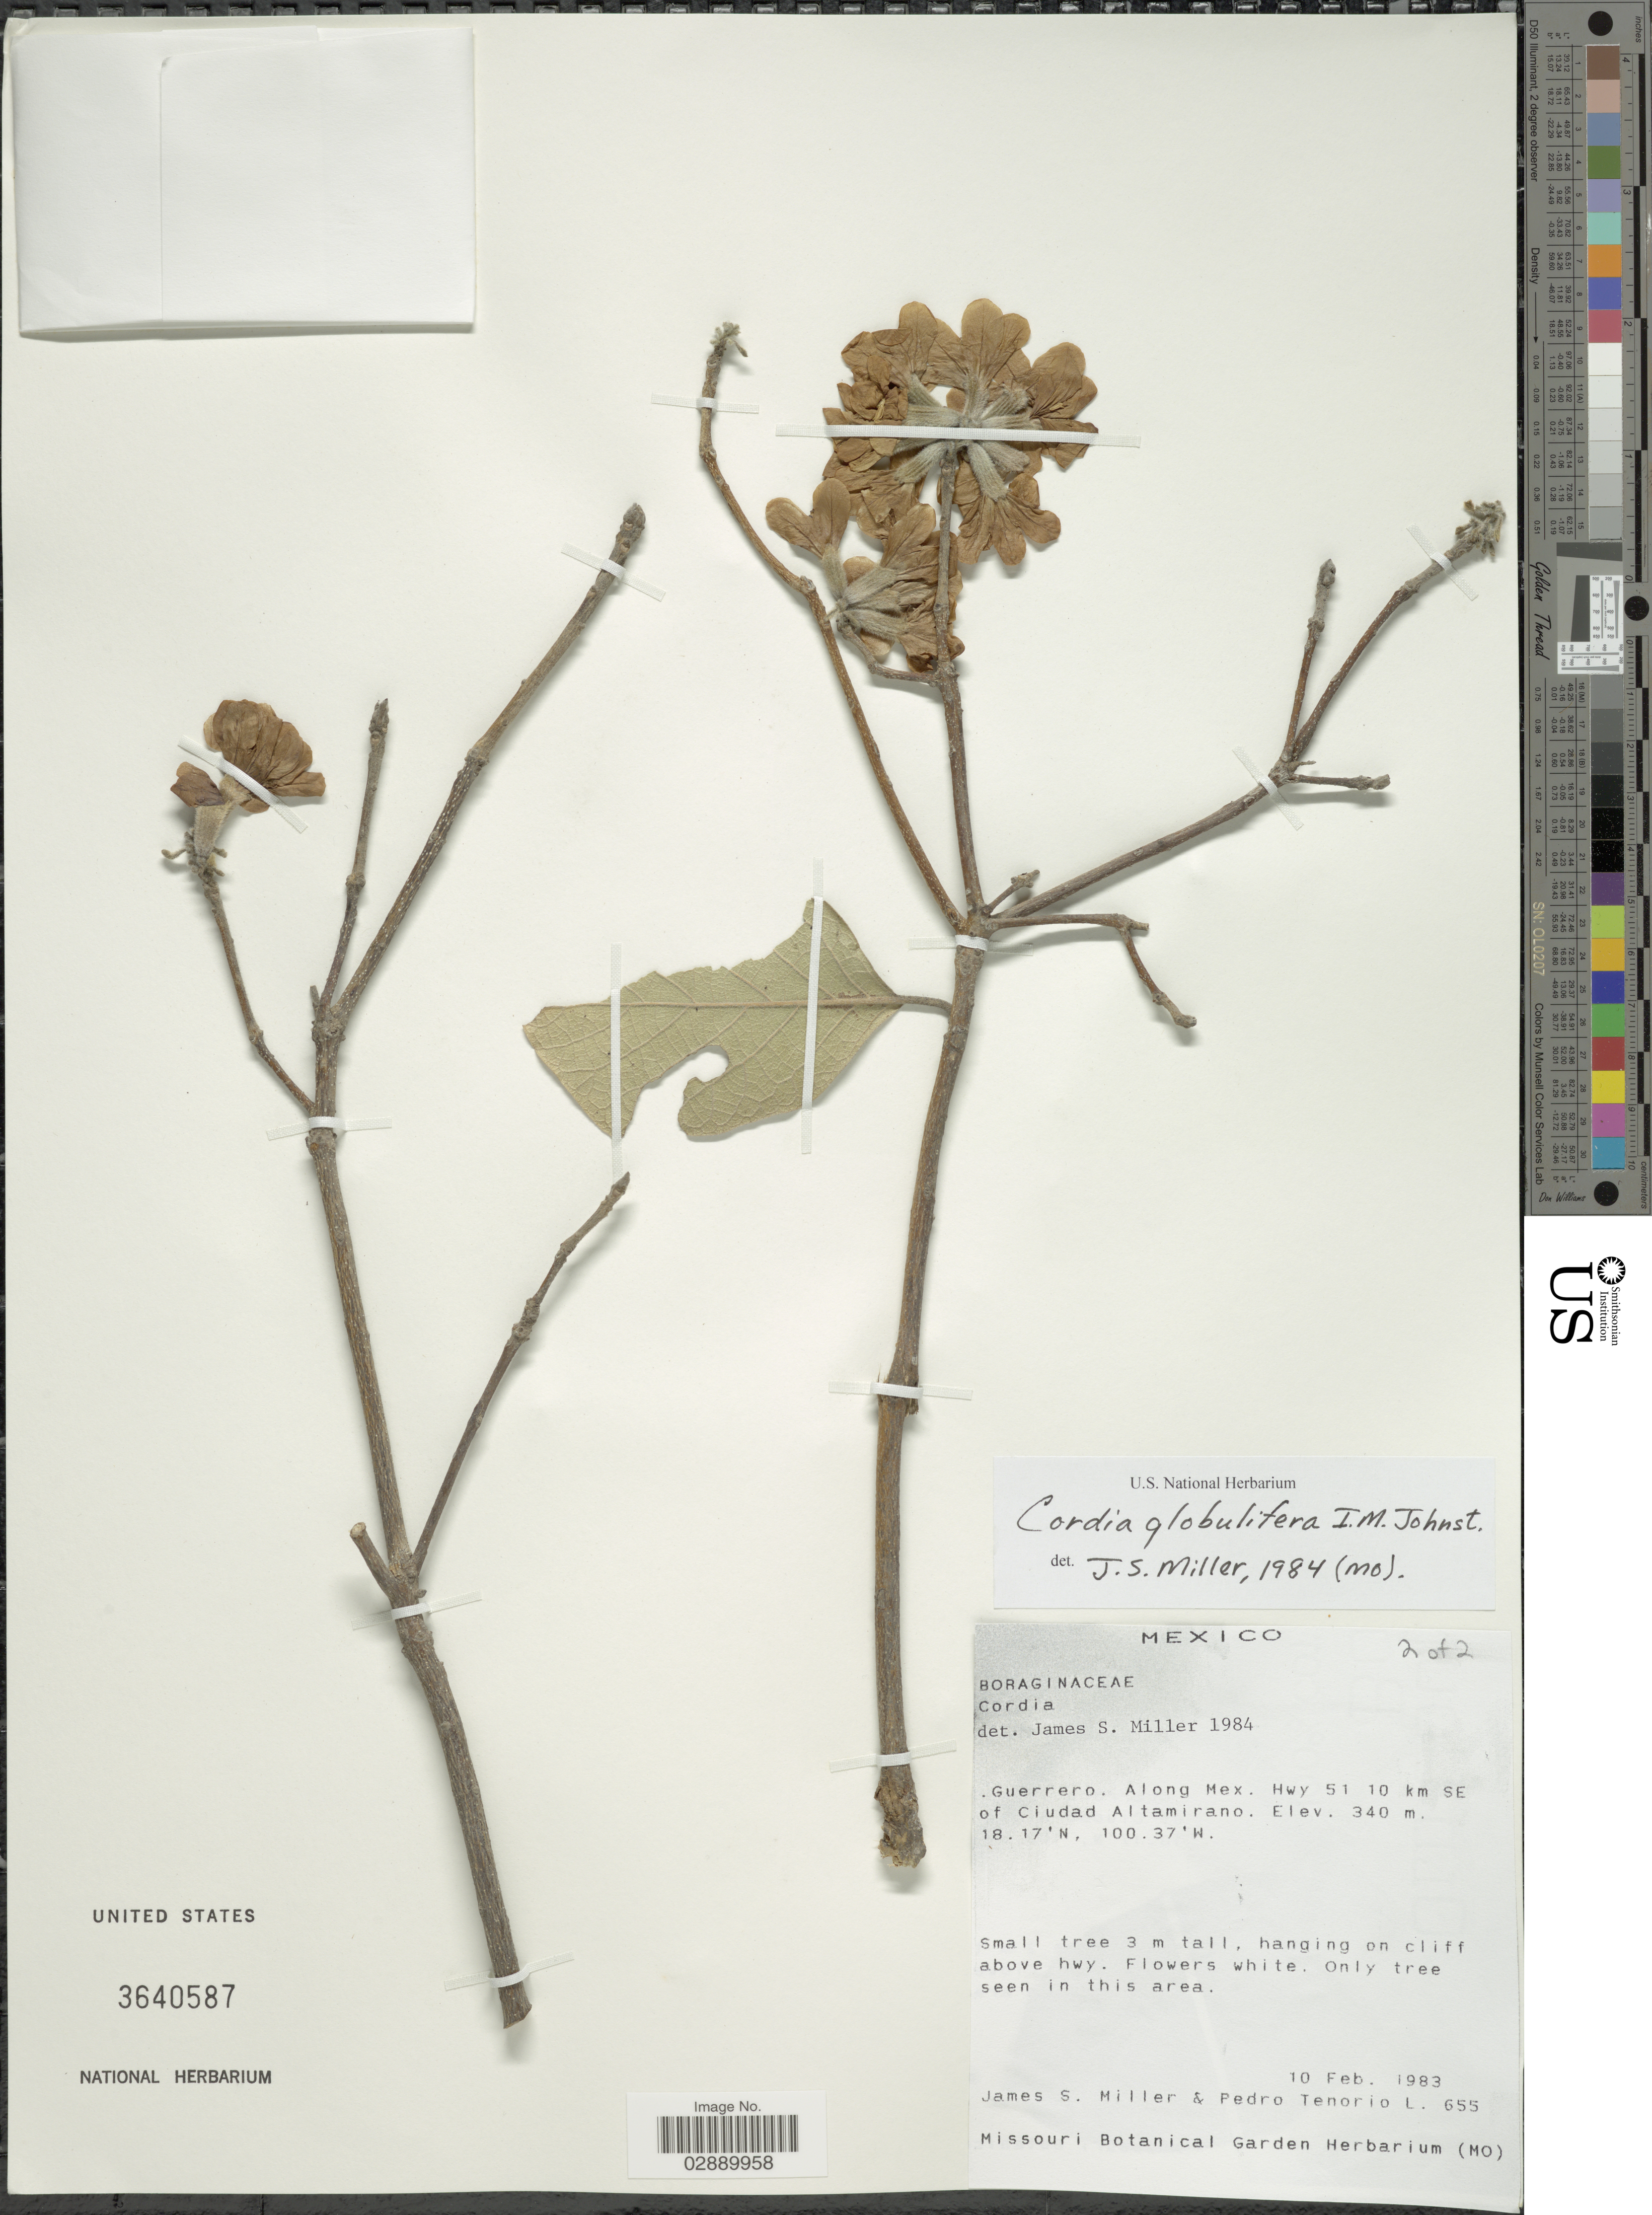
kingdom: Plantae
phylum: Tracheophyta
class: Magnoliopsida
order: Boraginales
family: Cordiaceae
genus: Cordia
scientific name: Cordia globulifera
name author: I.M. Johnst.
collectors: J. S. Miller & P. Tenorio L.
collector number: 655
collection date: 1983-02-10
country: Mexico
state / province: Guerrero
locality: Along Mex. Hwy 51 10 km SE of Ciudad Altamirano.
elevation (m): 340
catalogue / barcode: US 3640587